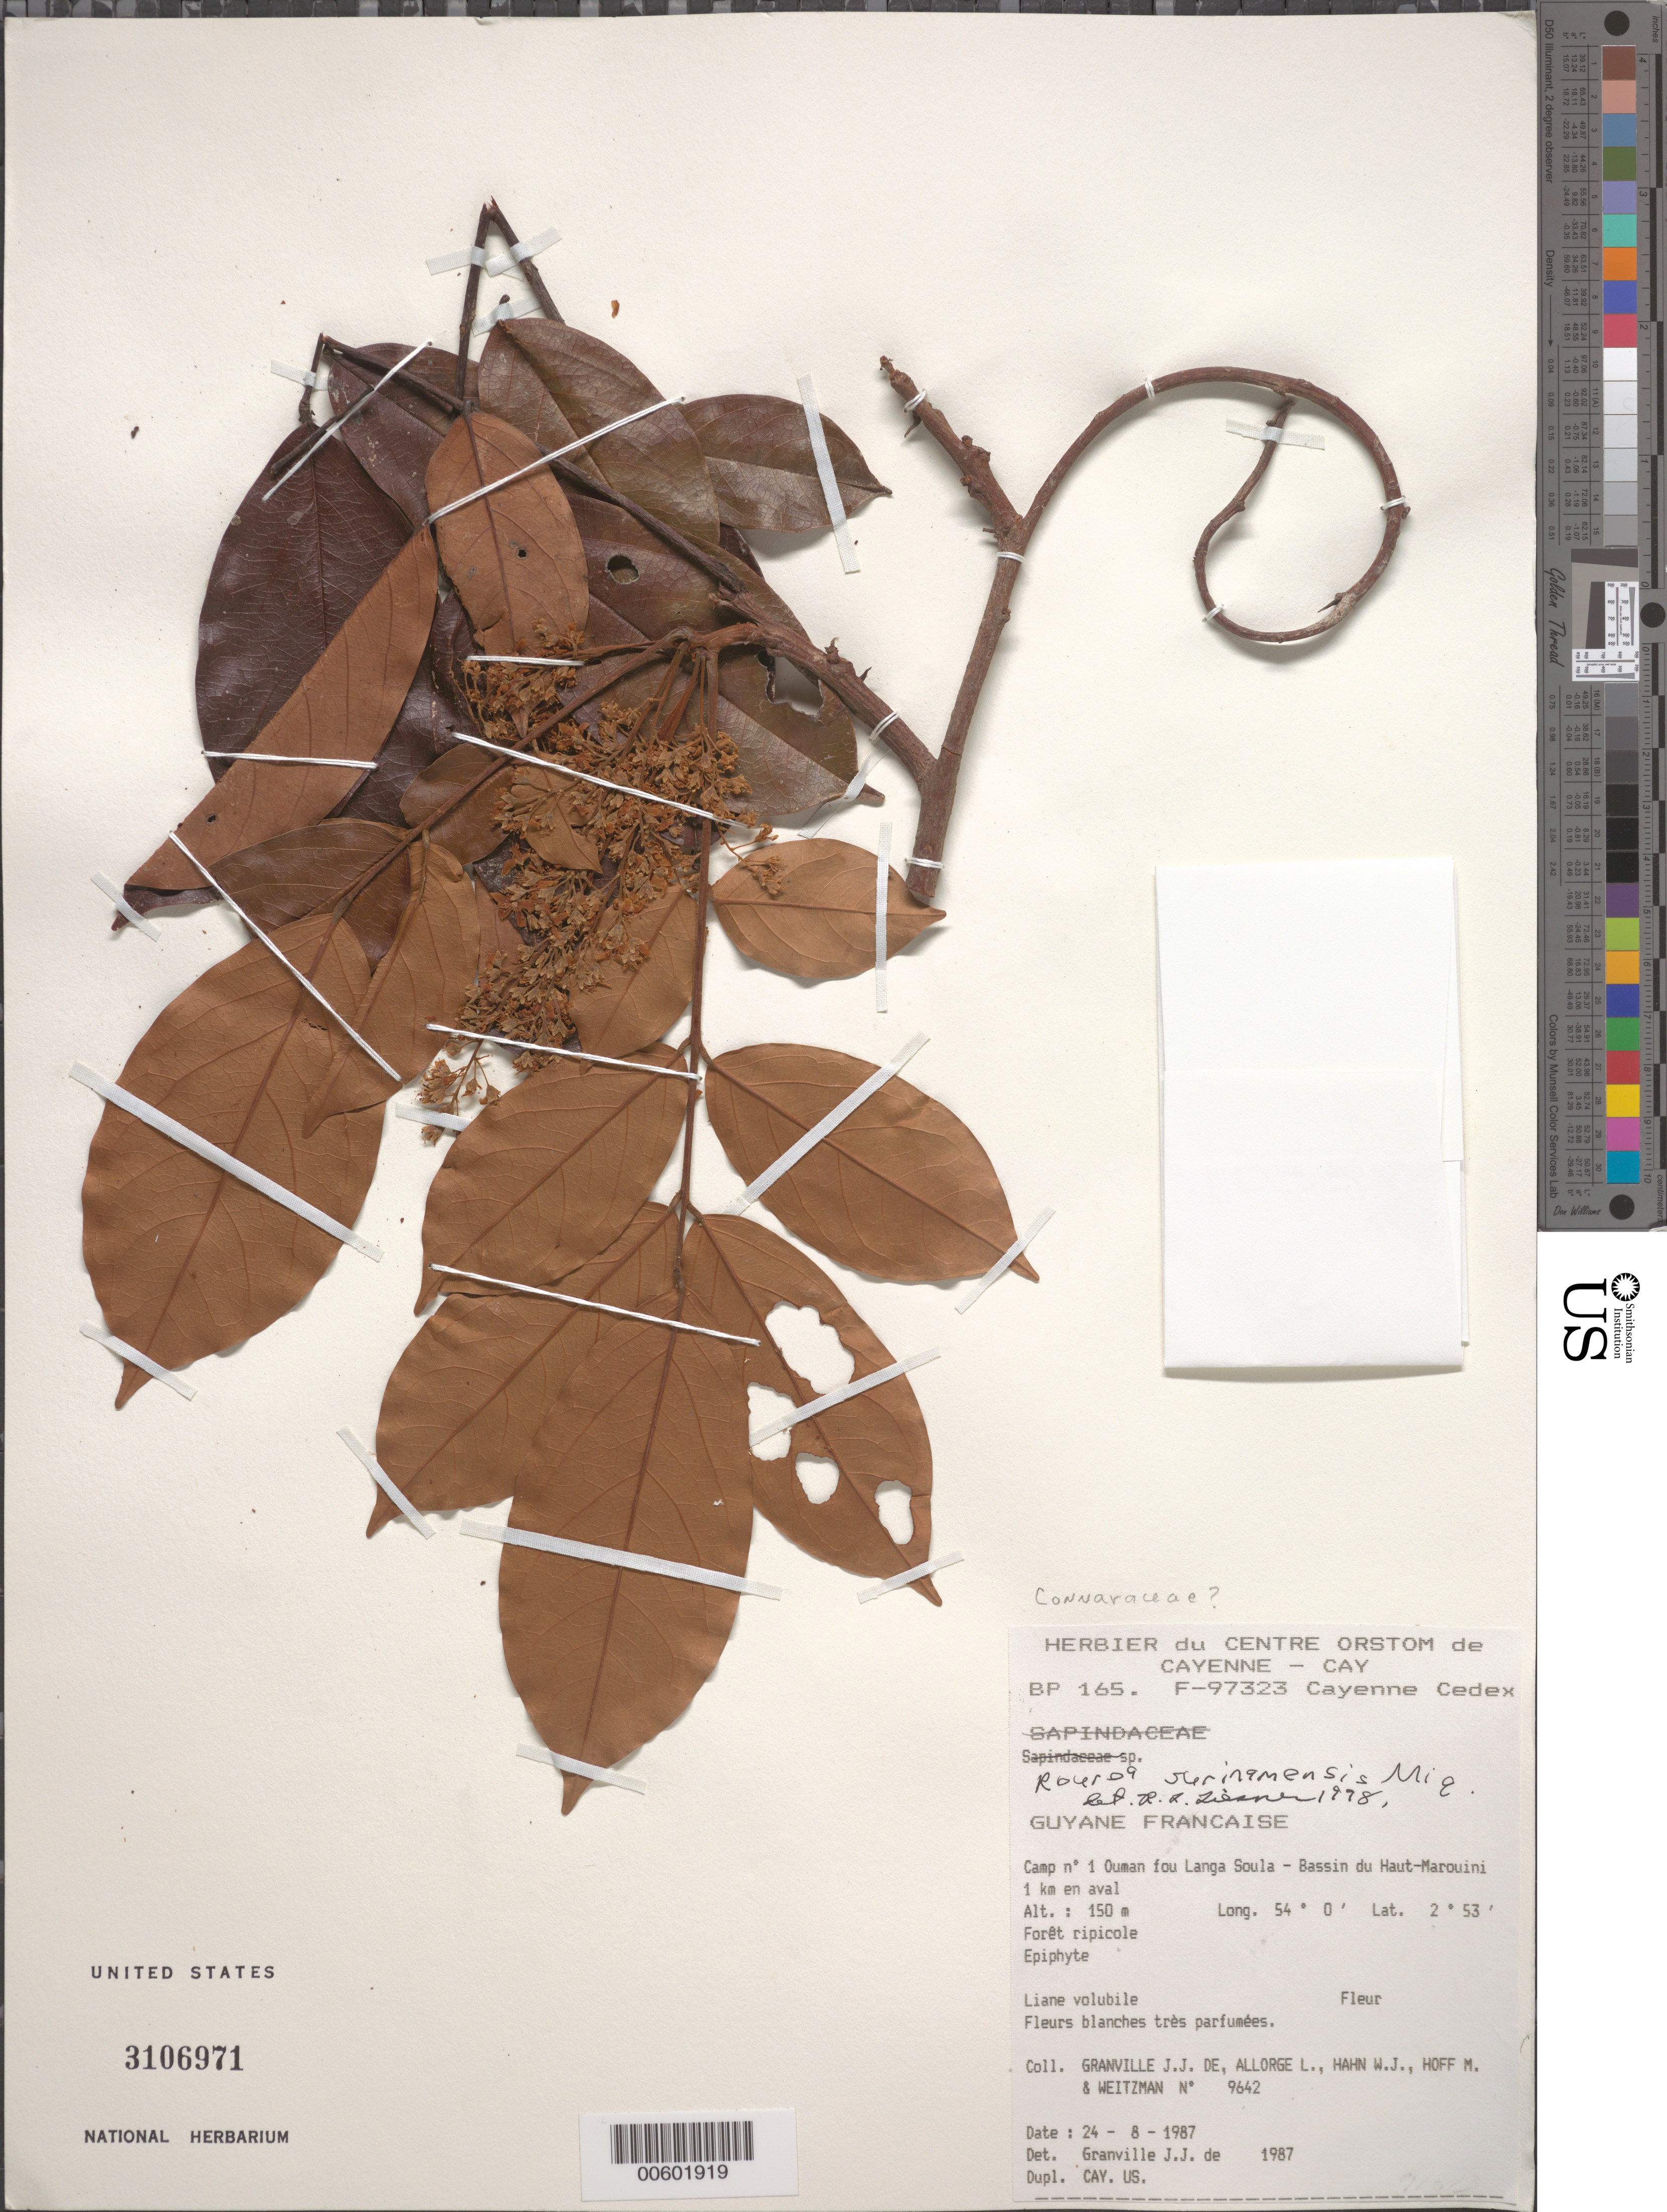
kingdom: Plantae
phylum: Tracheophyta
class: Magnoliopsida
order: Oxalidales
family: Connaraceae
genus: Rourea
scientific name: Rourea surinamensis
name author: Miq.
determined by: Liesner, R. L.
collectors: J.-J. de Granville, L. Allorge, W. J. Hahn, M. Hoff & A. L. Weitzman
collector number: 9642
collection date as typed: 24-Aug-87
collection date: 1987-08-24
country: French Guiana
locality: Ouman fou Langa Soula, Camp #1, Bassin du Haut-Marouini, 1 km en aval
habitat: Forêt ripicole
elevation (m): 150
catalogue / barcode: US 3106971